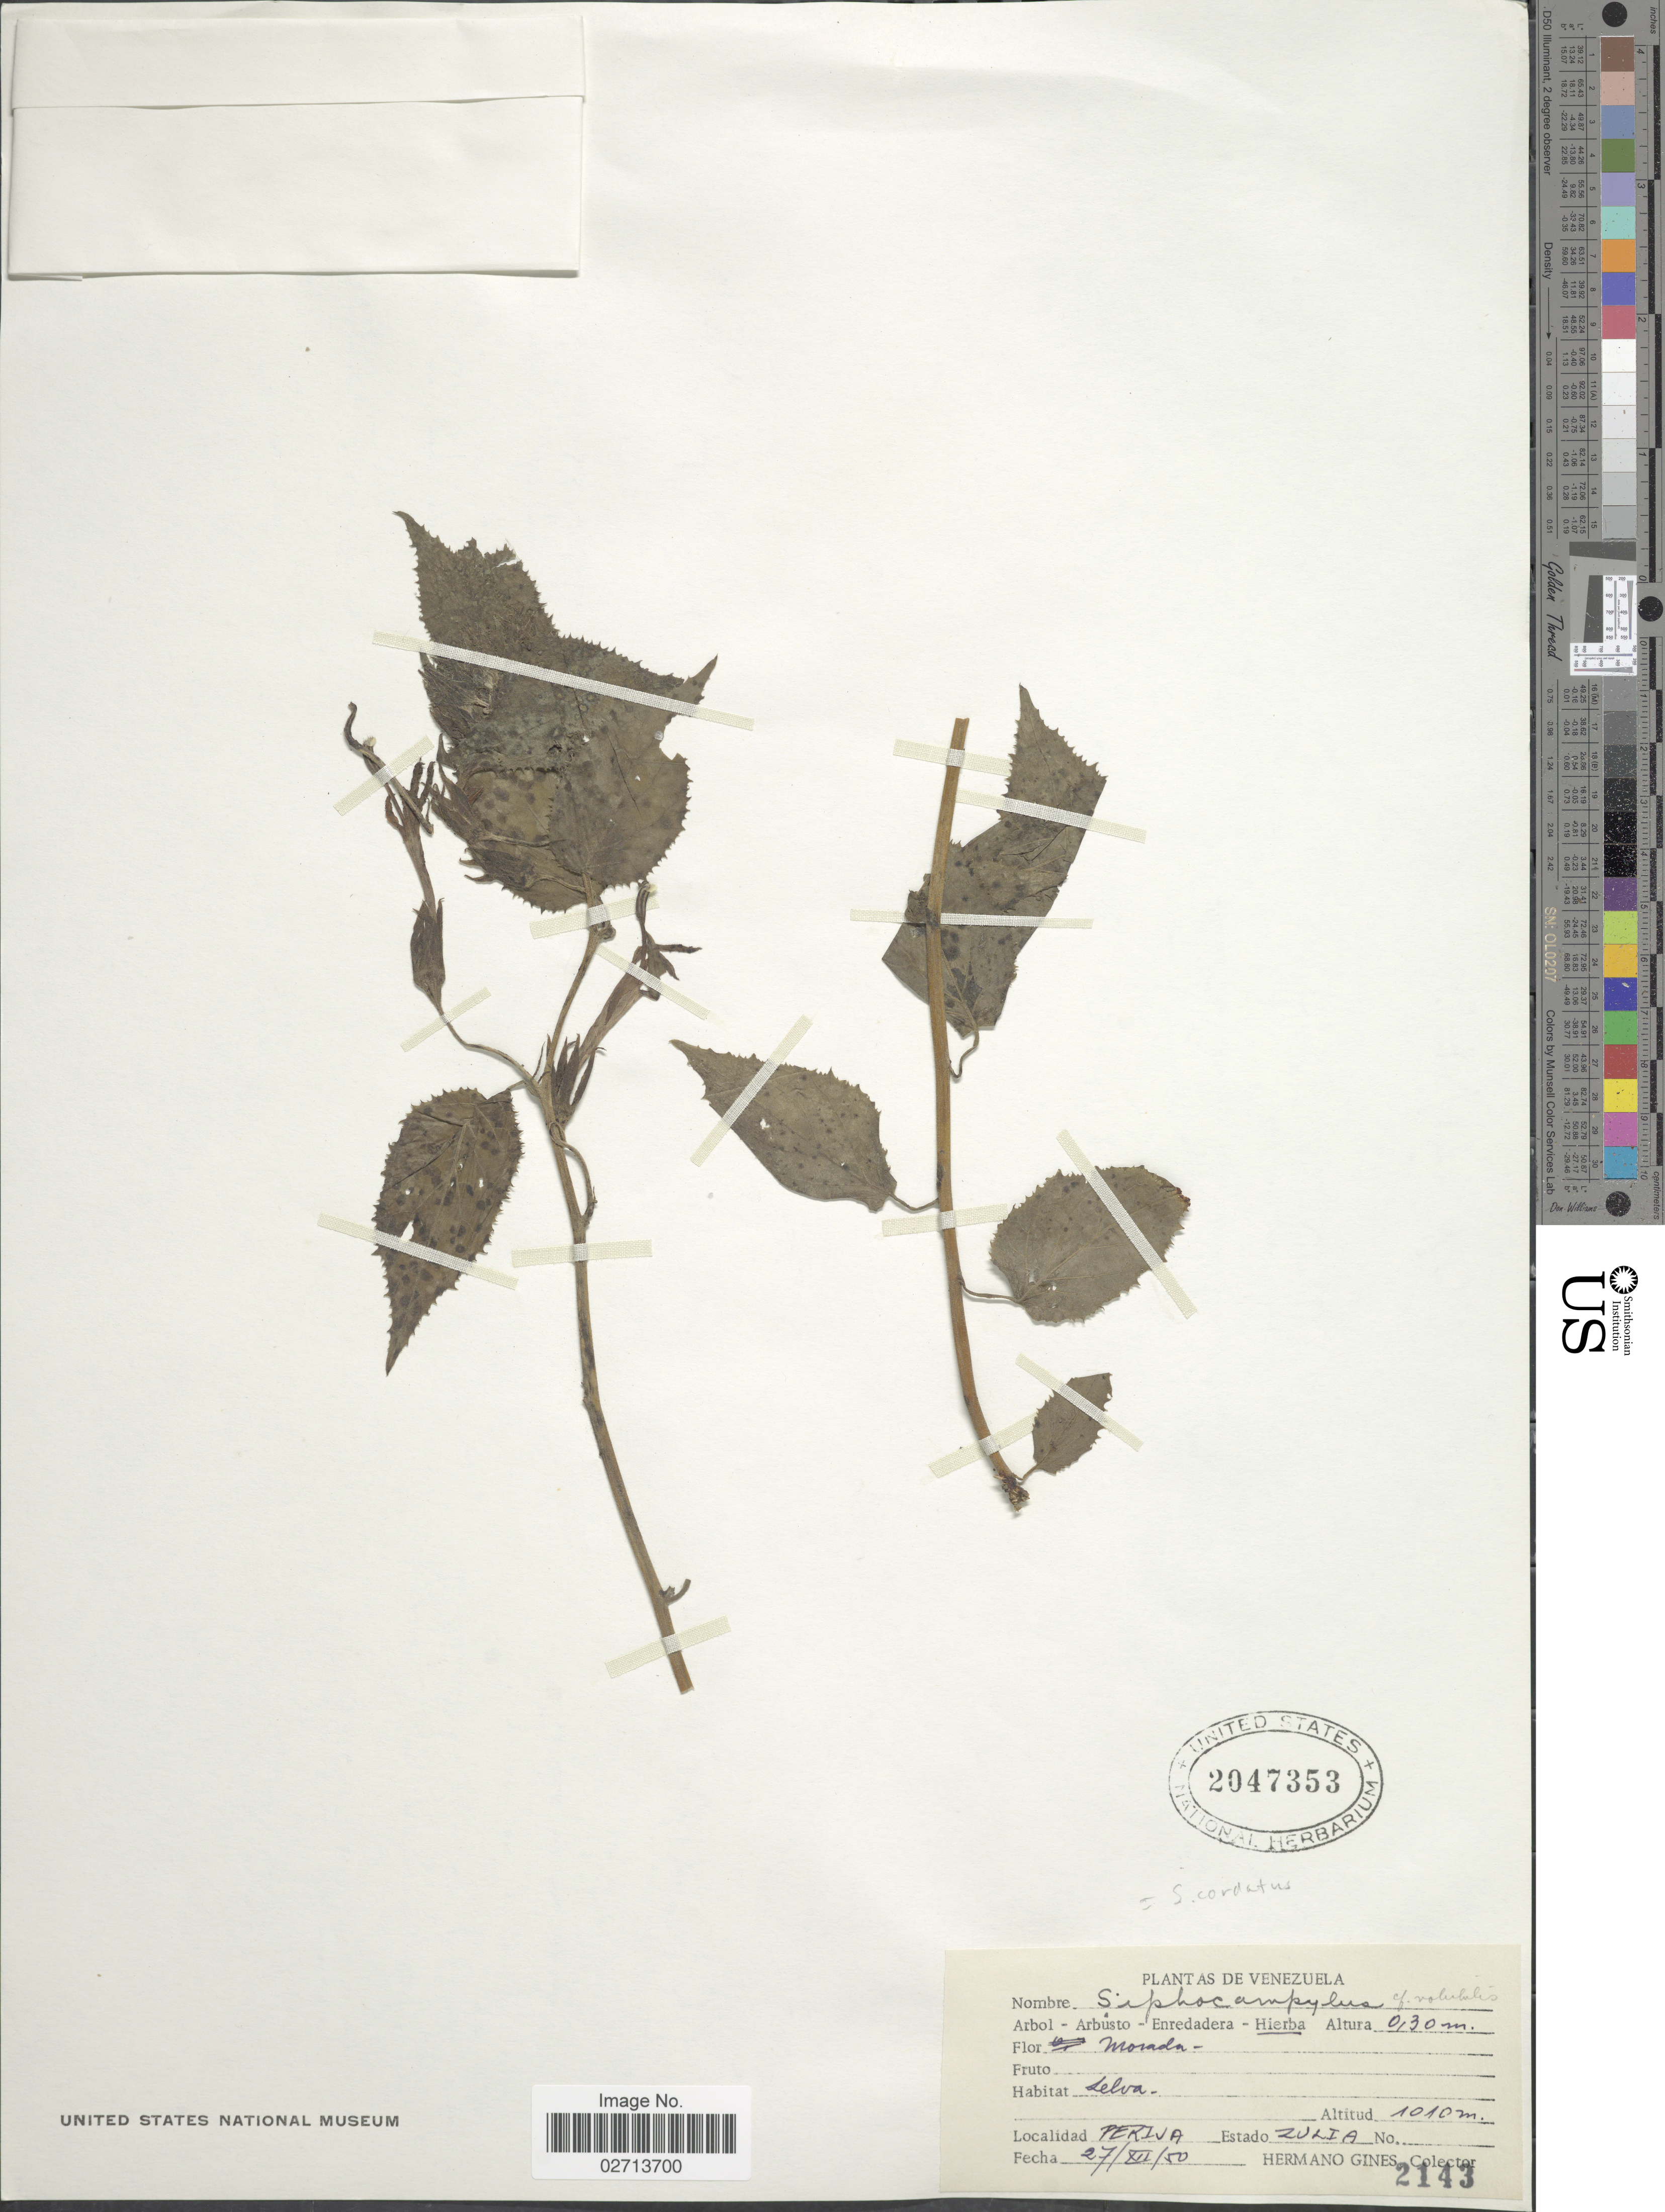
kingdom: Plantae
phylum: Tracheophyta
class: Magnoliopsida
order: Asterales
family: Campanulaceae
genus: Siphocampylus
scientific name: Siphocampylus cordatus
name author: (Willd. ex Schult.) E. Wimm.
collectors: Bro. Gines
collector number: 2143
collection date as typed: Transcribed d/m/y: 27/12/50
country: Venezuela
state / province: Zulia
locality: Perija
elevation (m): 1010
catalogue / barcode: US 2047353